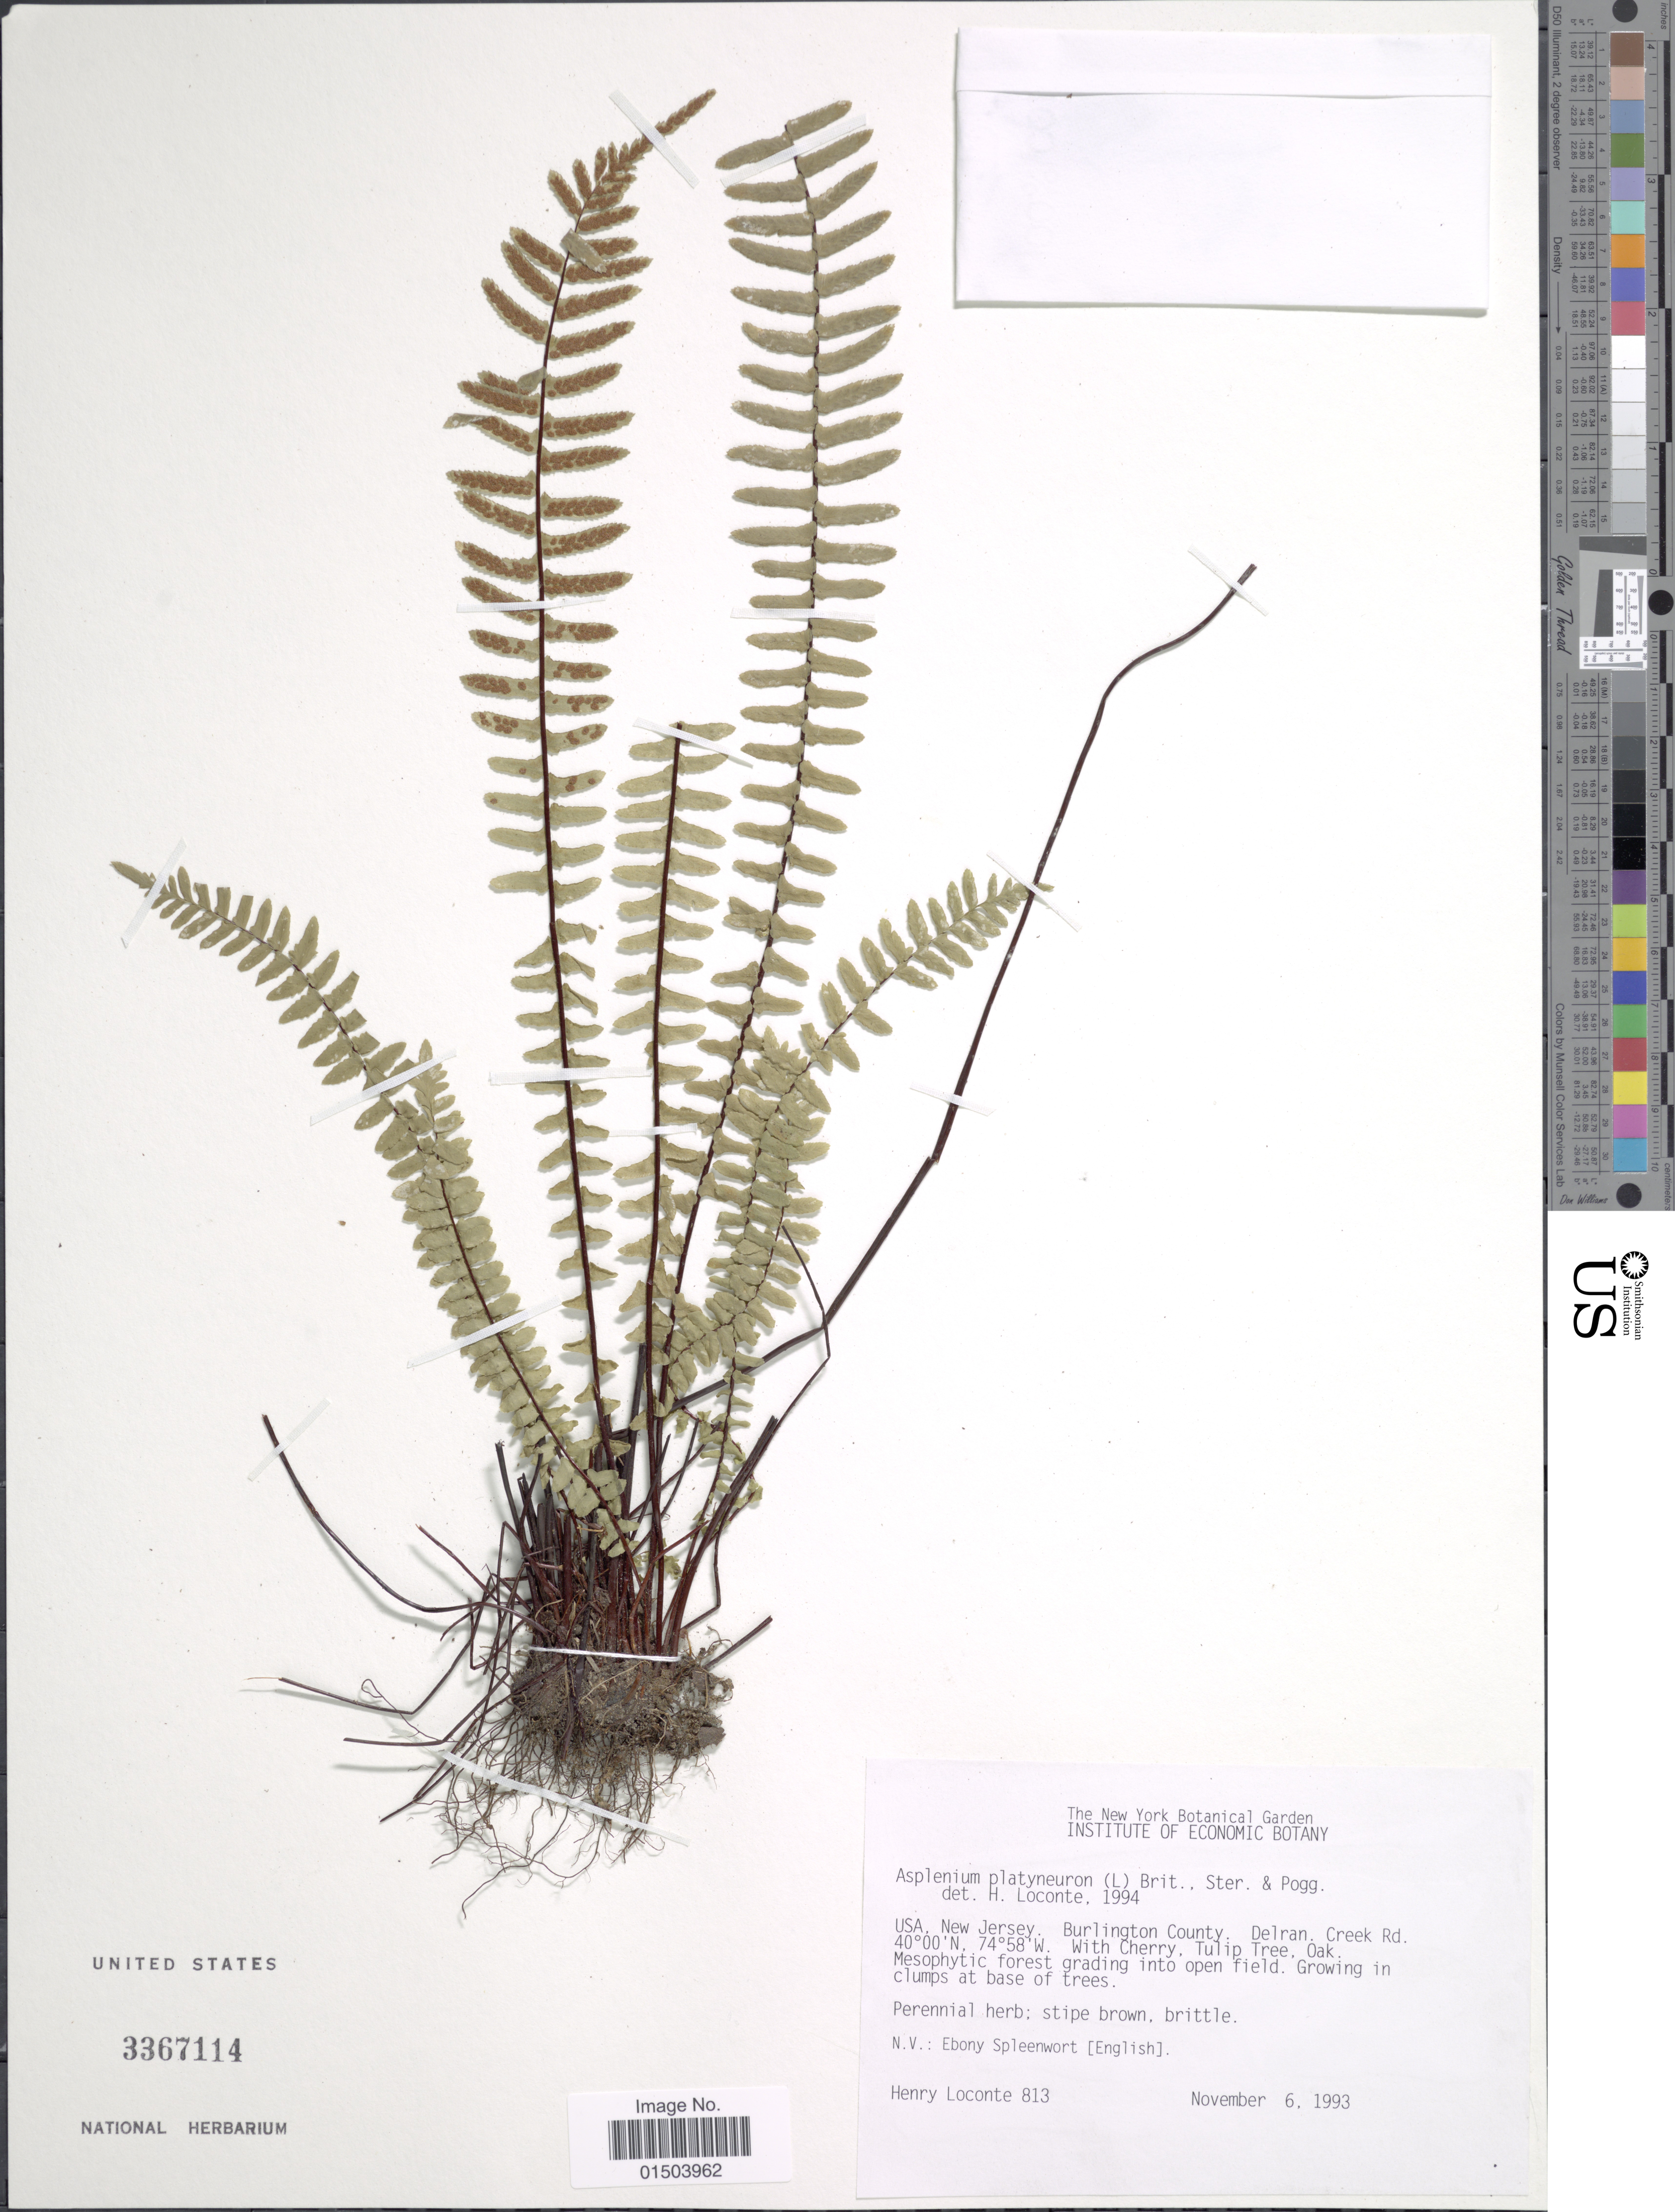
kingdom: Plantae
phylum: Tracheophyta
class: Polypodiopsida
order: Polypodiales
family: Aspleniaceae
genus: Asplenium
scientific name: Asplenium platyneuron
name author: (L.) Britton, Stearns & Poggenb.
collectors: H. Loconte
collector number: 813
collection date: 1993-11-06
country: United States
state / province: New Jersey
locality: Burlington County. Delran. Creek Rd.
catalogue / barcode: US 3367114